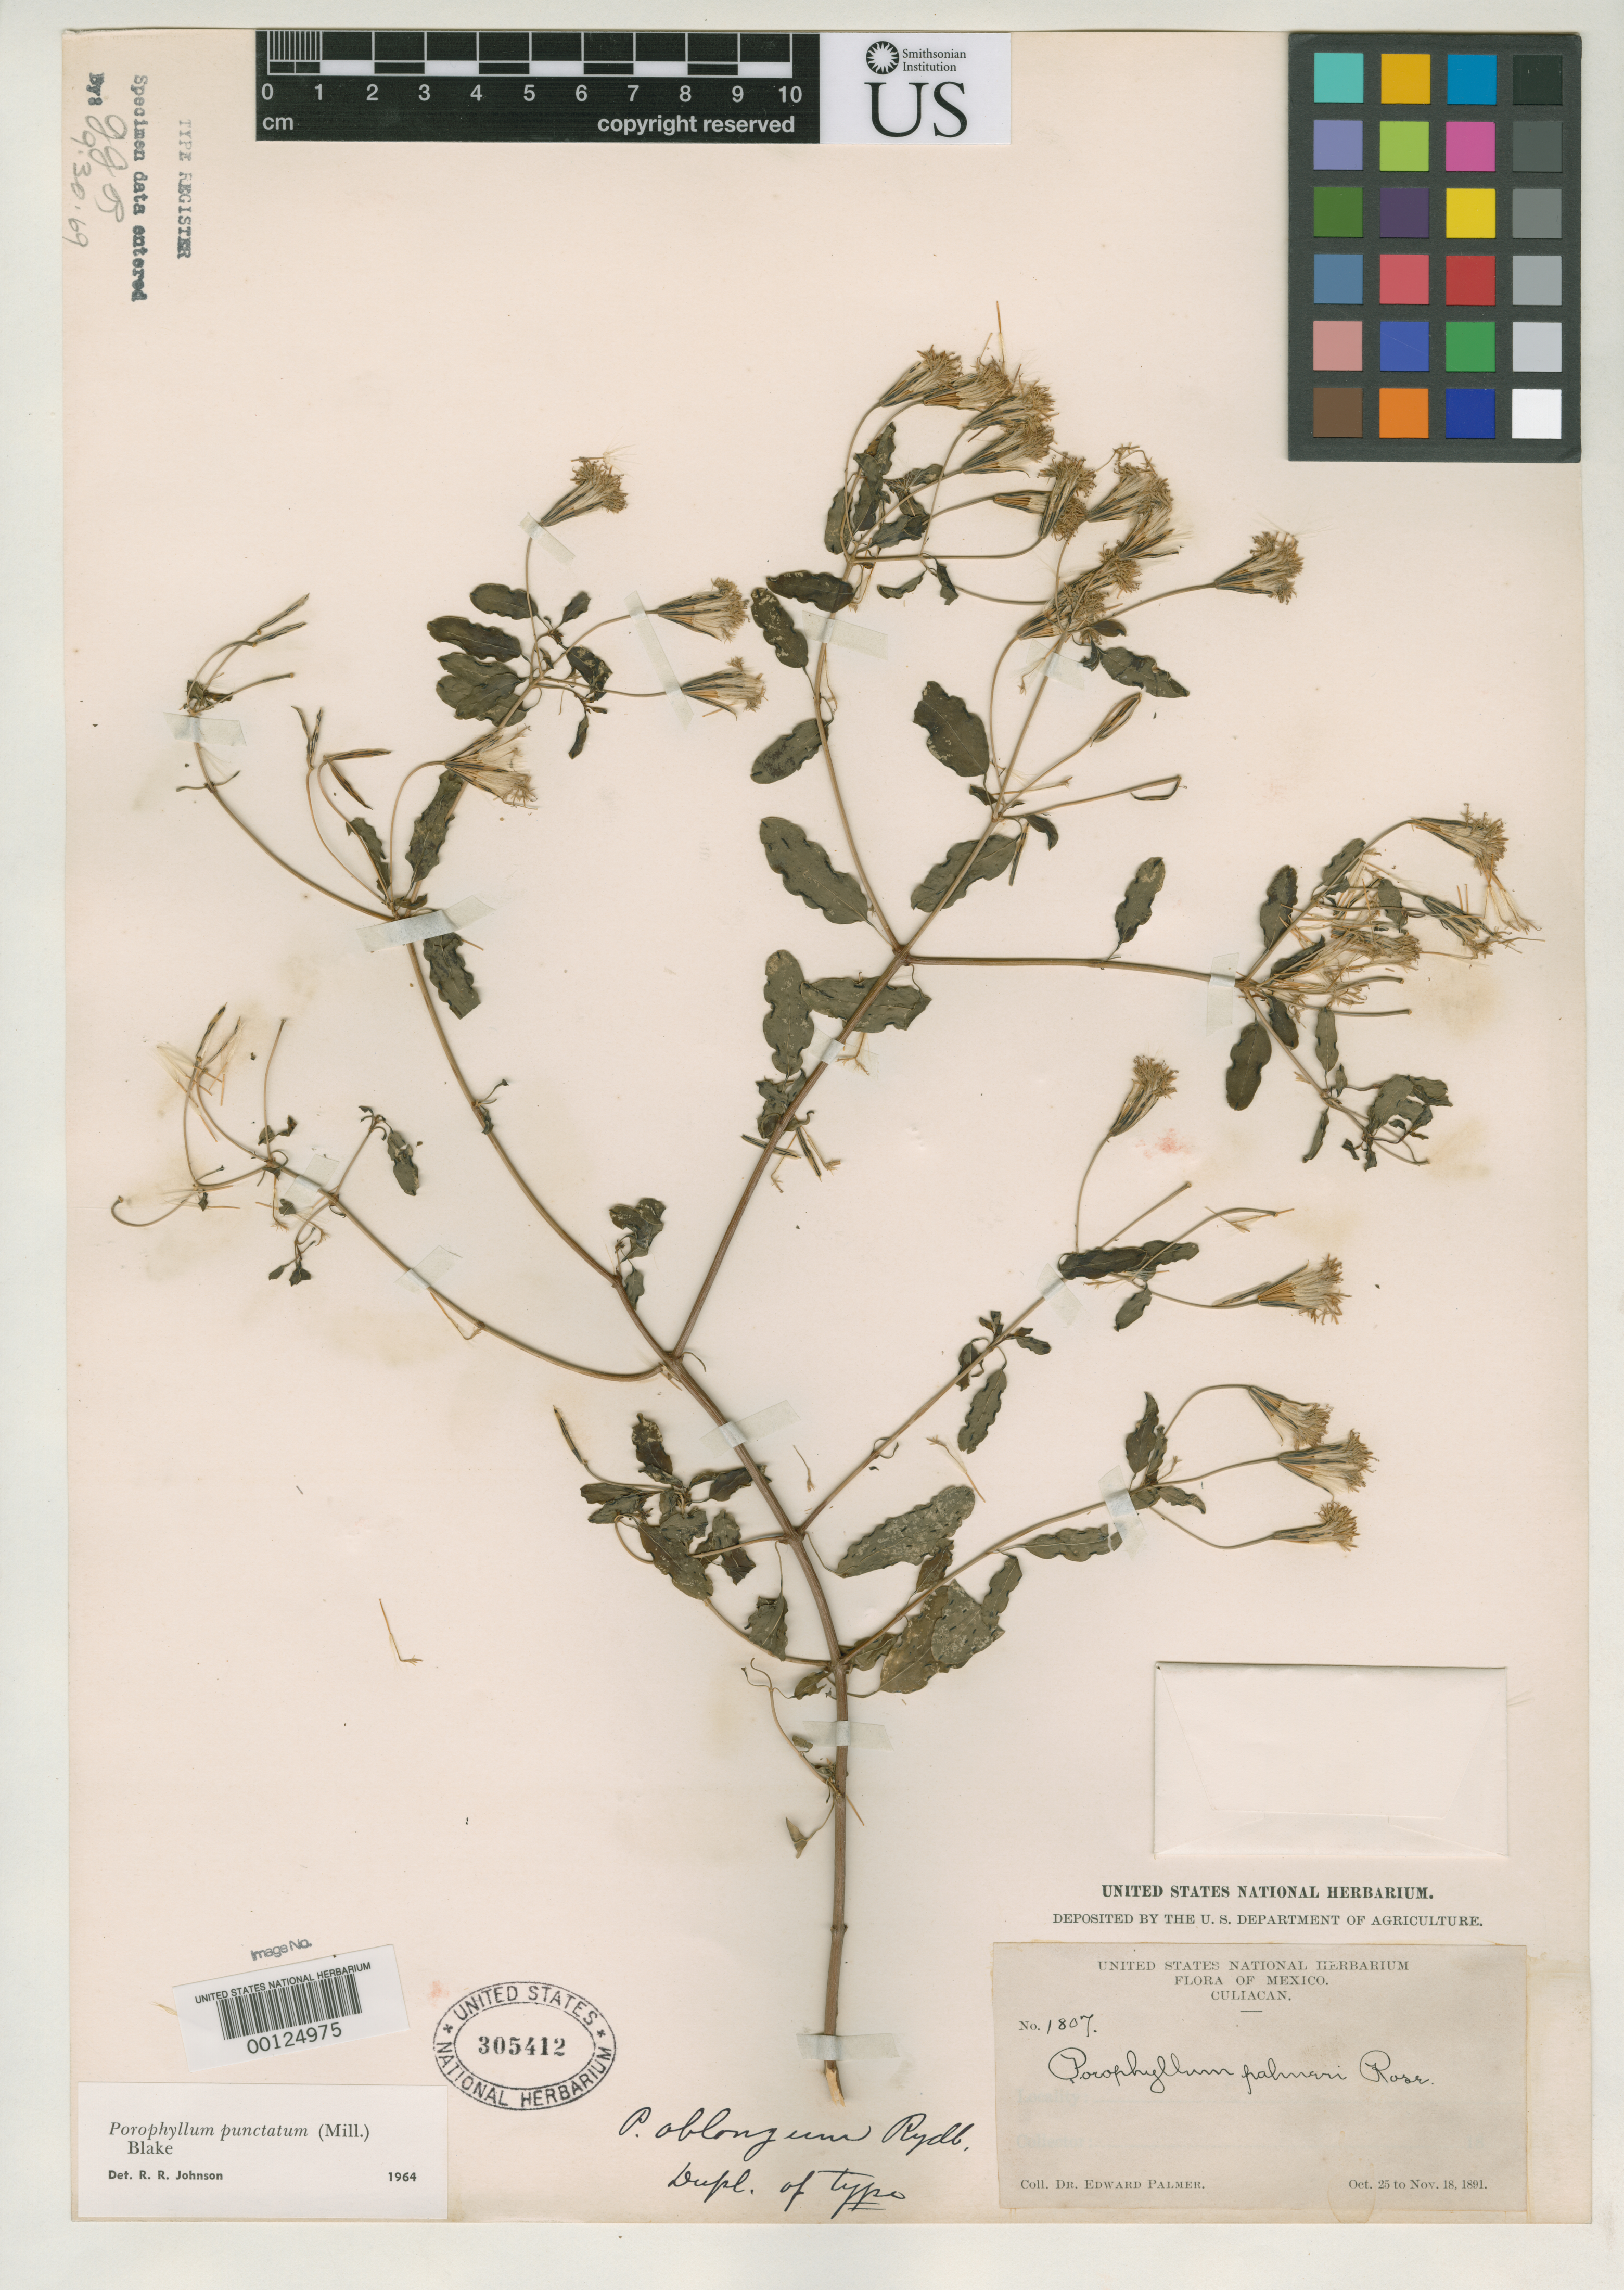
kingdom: Plantae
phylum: Tracheophyta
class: Magnoliopsida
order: Asterales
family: Asteraceae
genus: Porophyllum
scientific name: Porophyllum oblongum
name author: Rydb.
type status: Isotype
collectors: E. Palmer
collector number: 1807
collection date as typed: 25 Oct 1891 to 18 Nov 1891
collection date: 1891-10-25/1891-11-18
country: Mexico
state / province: Sinaloa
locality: Culiacan.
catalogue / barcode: US 305412